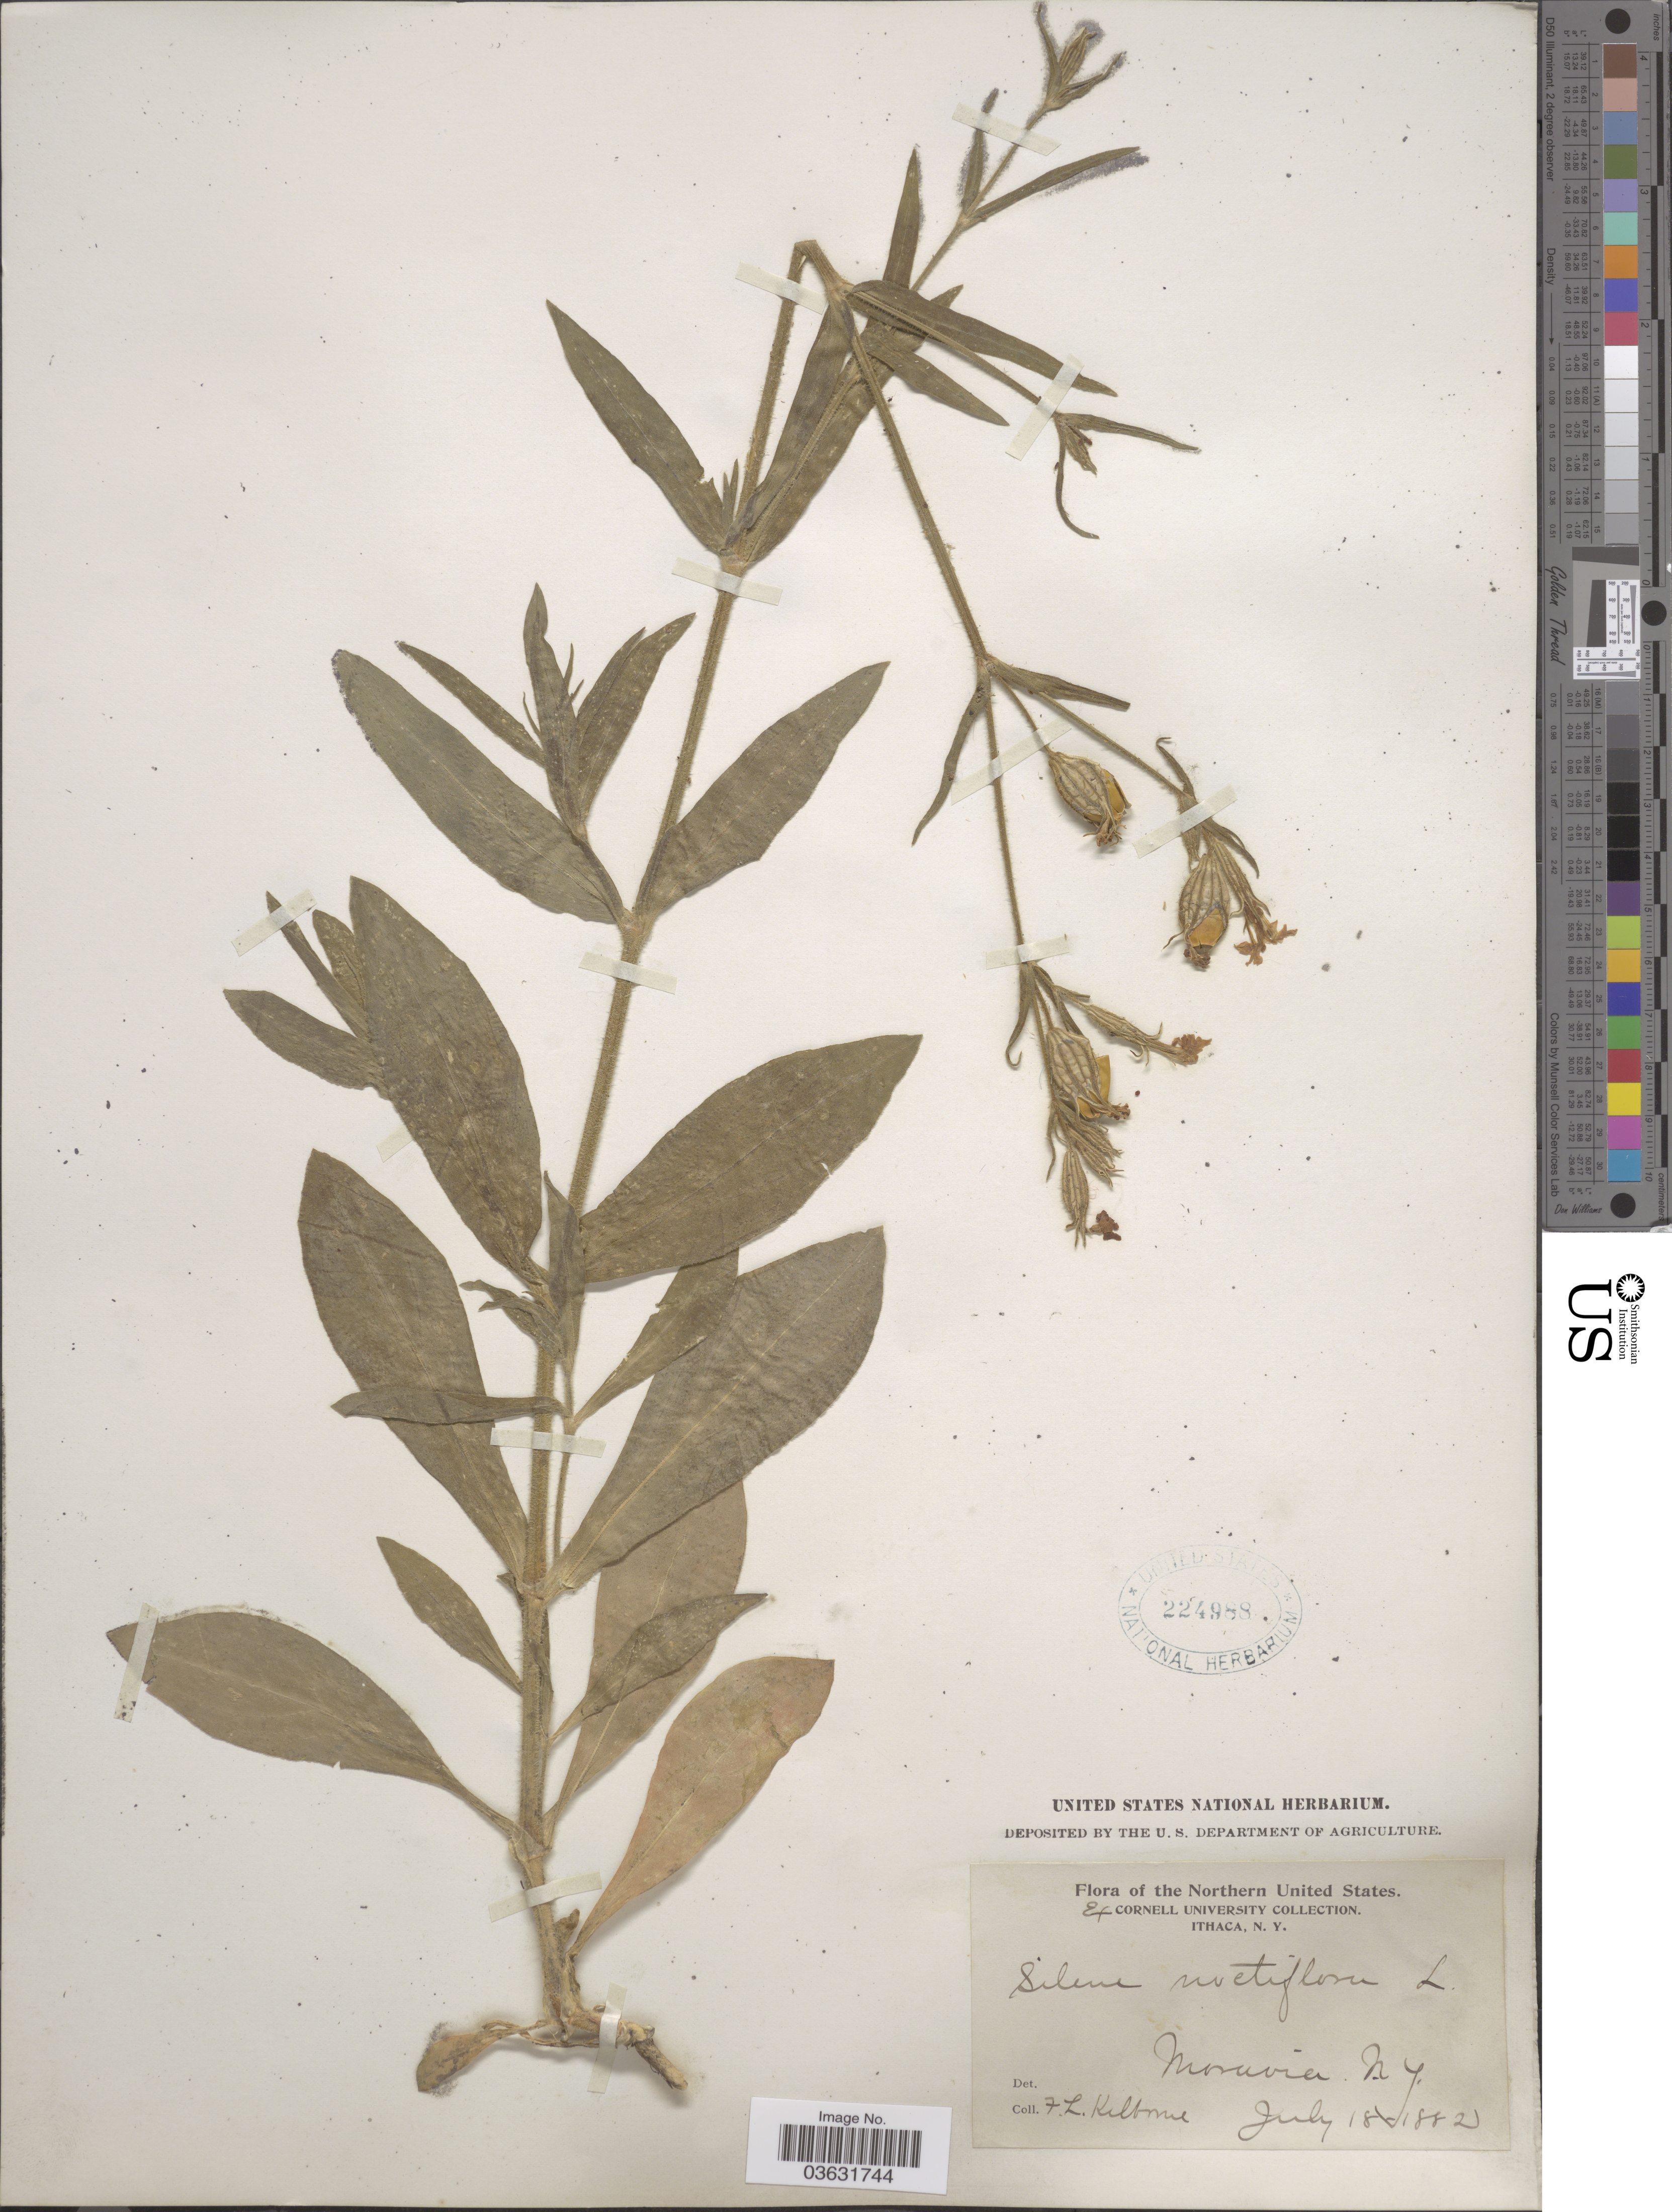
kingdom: Plantae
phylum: Tracheophyta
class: Magnoliopsida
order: Caryophyllales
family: Caryophyllaceae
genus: Silene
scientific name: Silene noctiflora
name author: L.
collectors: F. L. Kilborne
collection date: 1882-07-18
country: United States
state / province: New York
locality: Northern United States. Moravia.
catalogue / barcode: US 224988